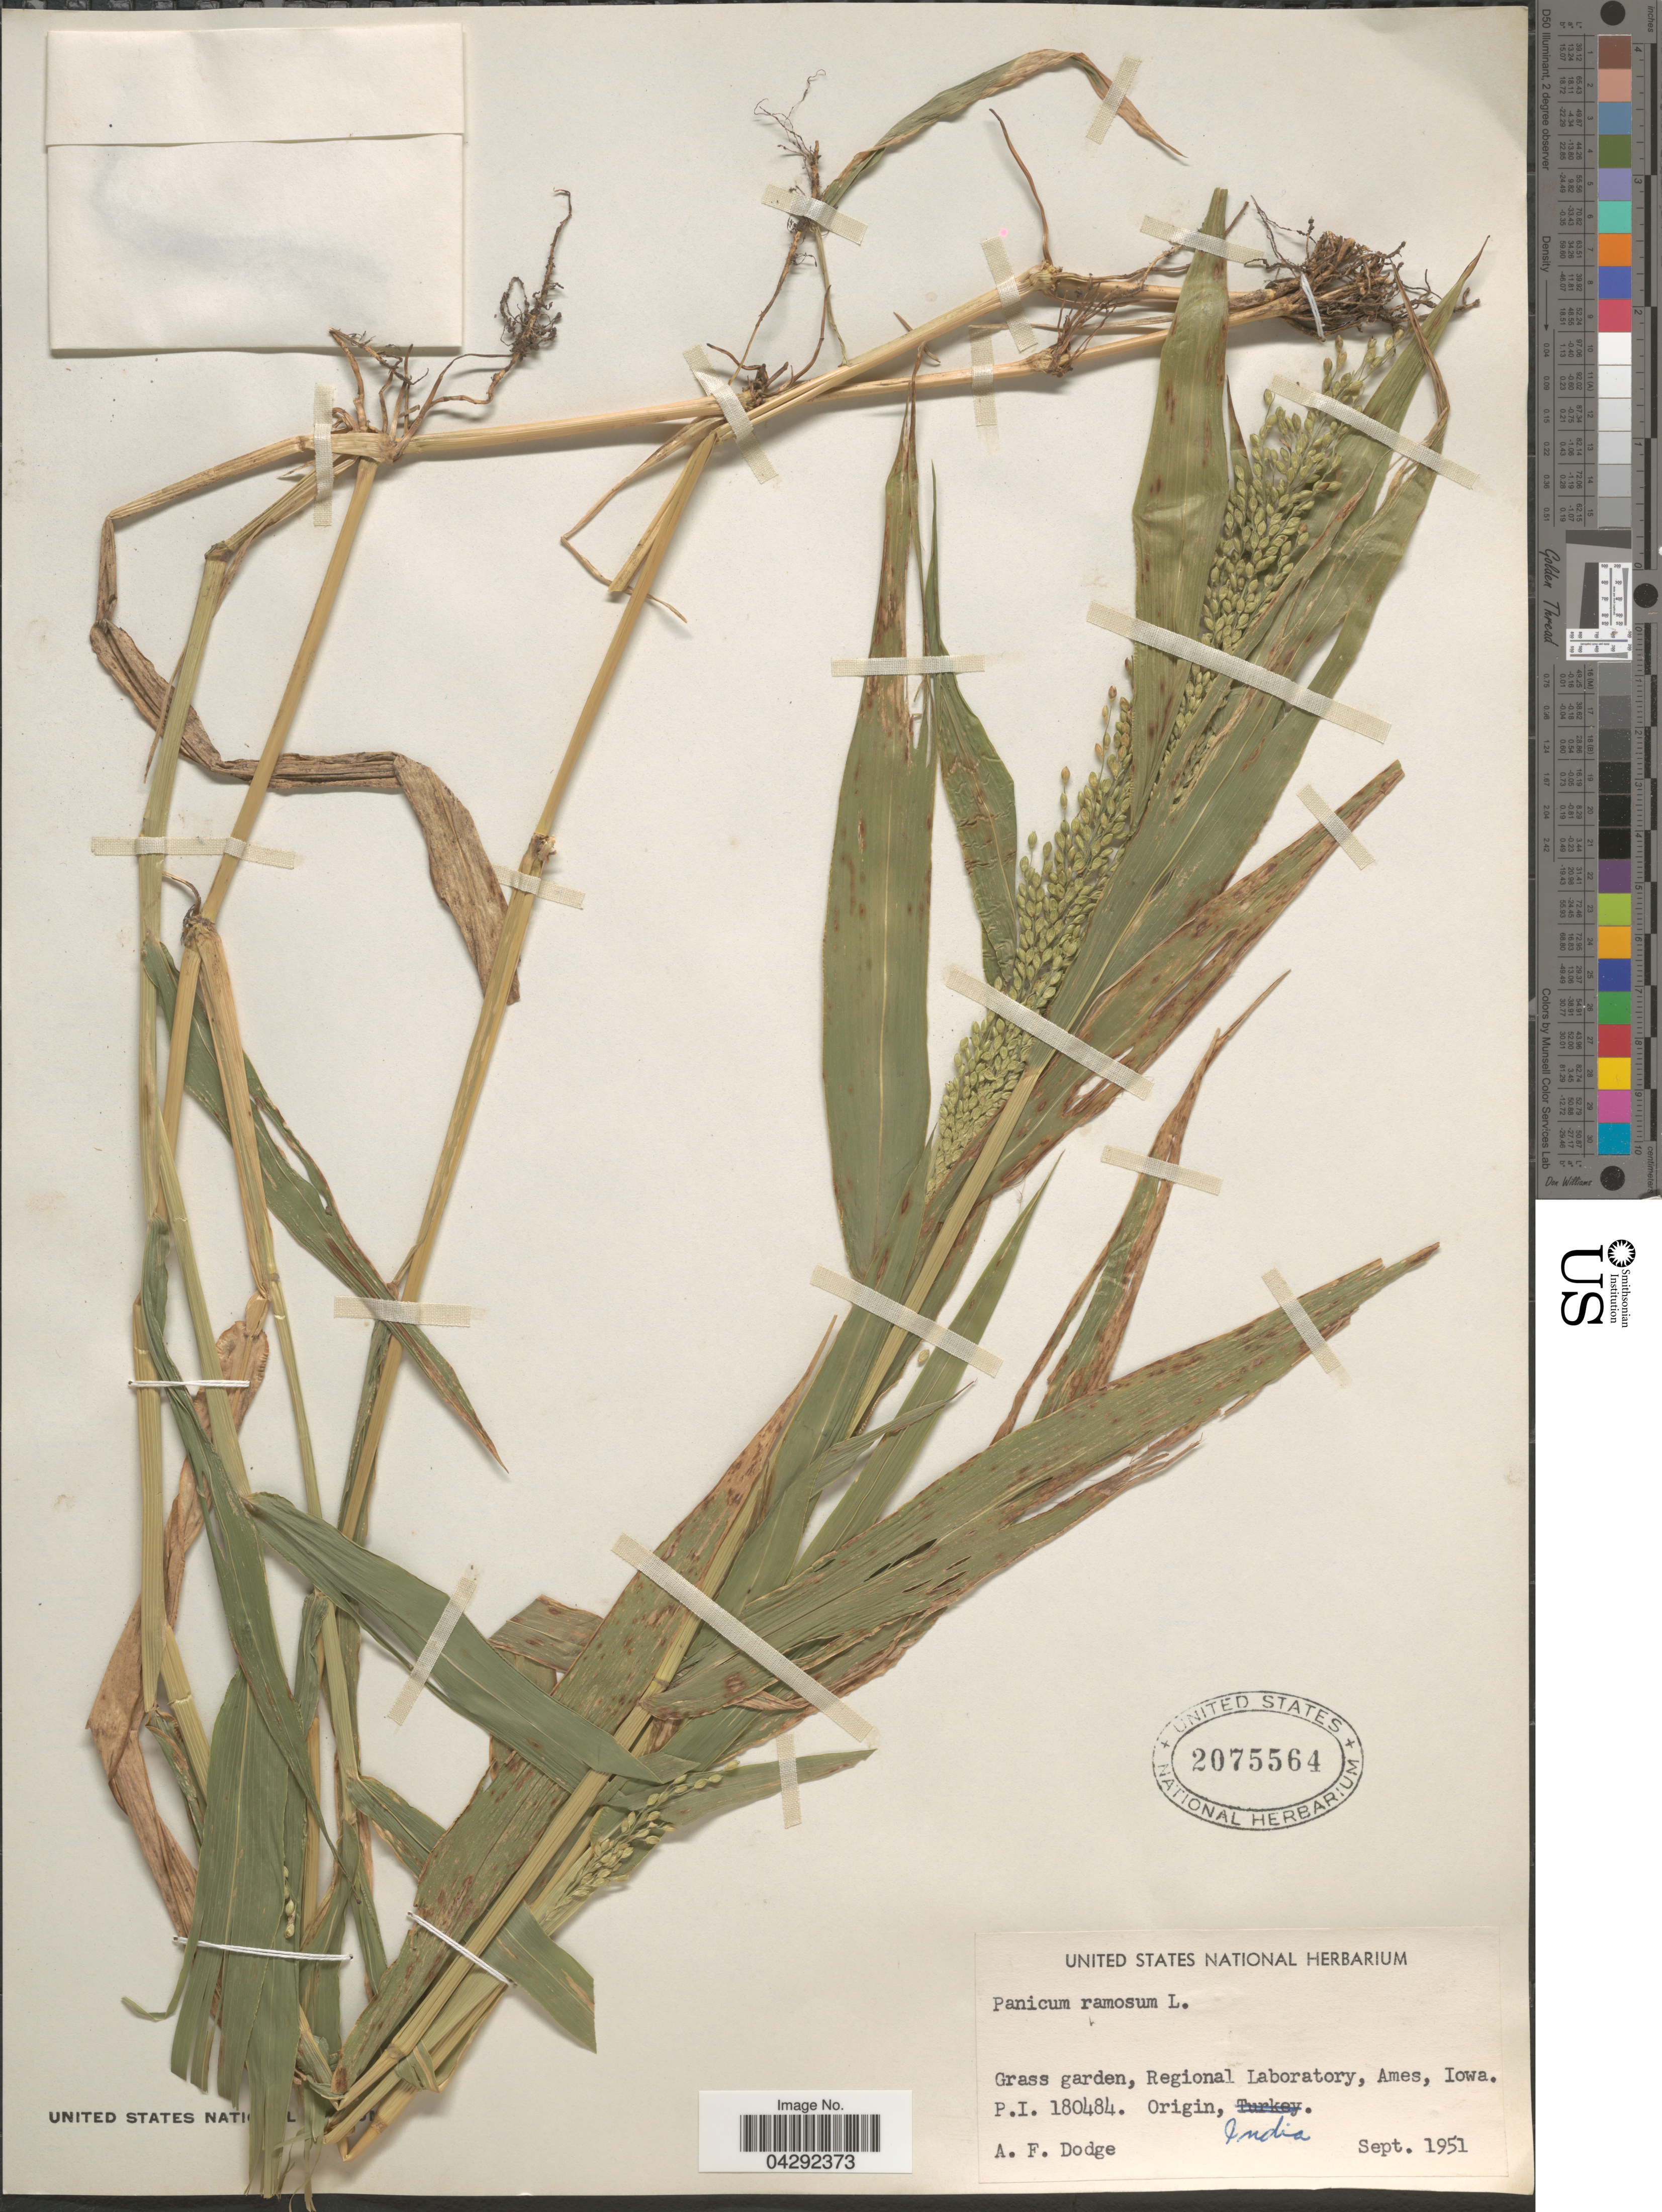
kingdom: Plantae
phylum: Tracheophyta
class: Liliopsida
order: Poales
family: Poaceae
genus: Urochloa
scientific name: Urochloa ramosa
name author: T.Q. Nguyen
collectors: A. Dodge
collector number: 180484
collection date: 1951-09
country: United States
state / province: Iowa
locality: Grass garden, Regional Laboratory, Ames.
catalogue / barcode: US 2075564